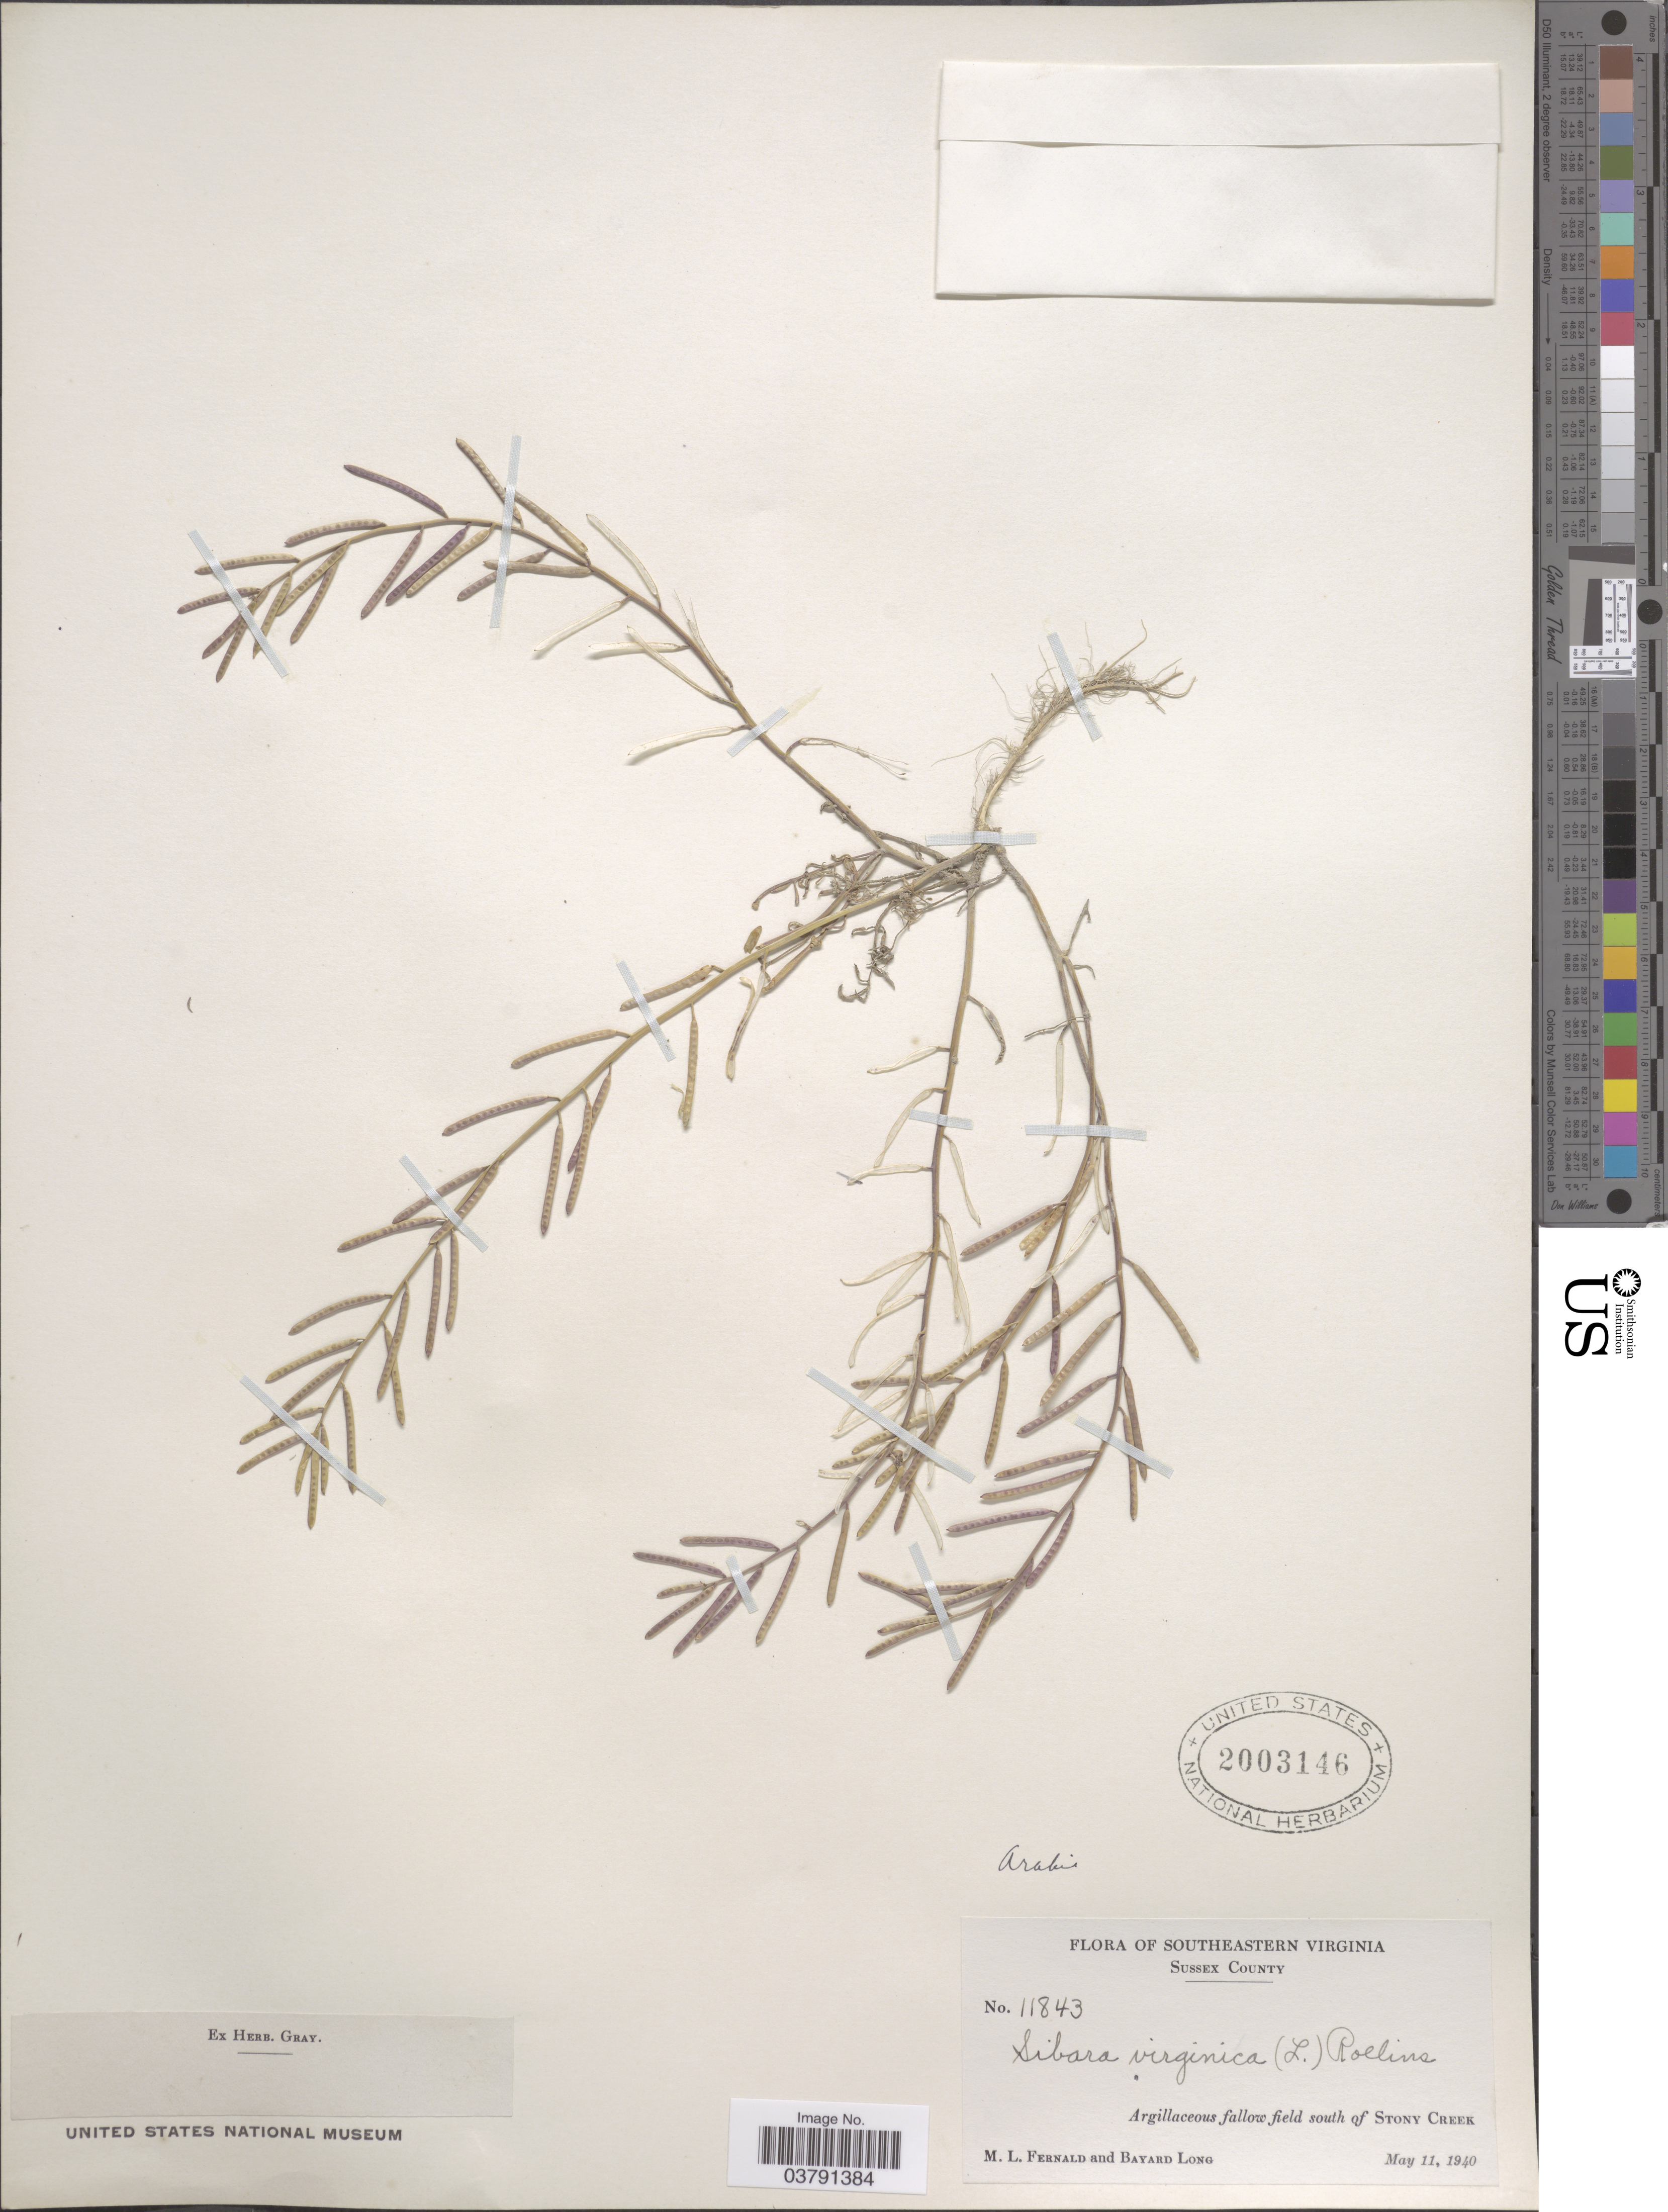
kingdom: Plantae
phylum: Tracheophyta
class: Magnoliopsida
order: Brassicales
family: Brassicaceae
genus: Planodes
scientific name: Planodes virginicum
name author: (L.) Greene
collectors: M. L. Fernald & B. Long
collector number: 11843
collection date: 1940-05-11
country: United States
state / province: Virginia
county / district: Sussex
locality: Southeastern Virginia. Sussex County. South of Stony Creek.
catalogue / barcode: US 2003146